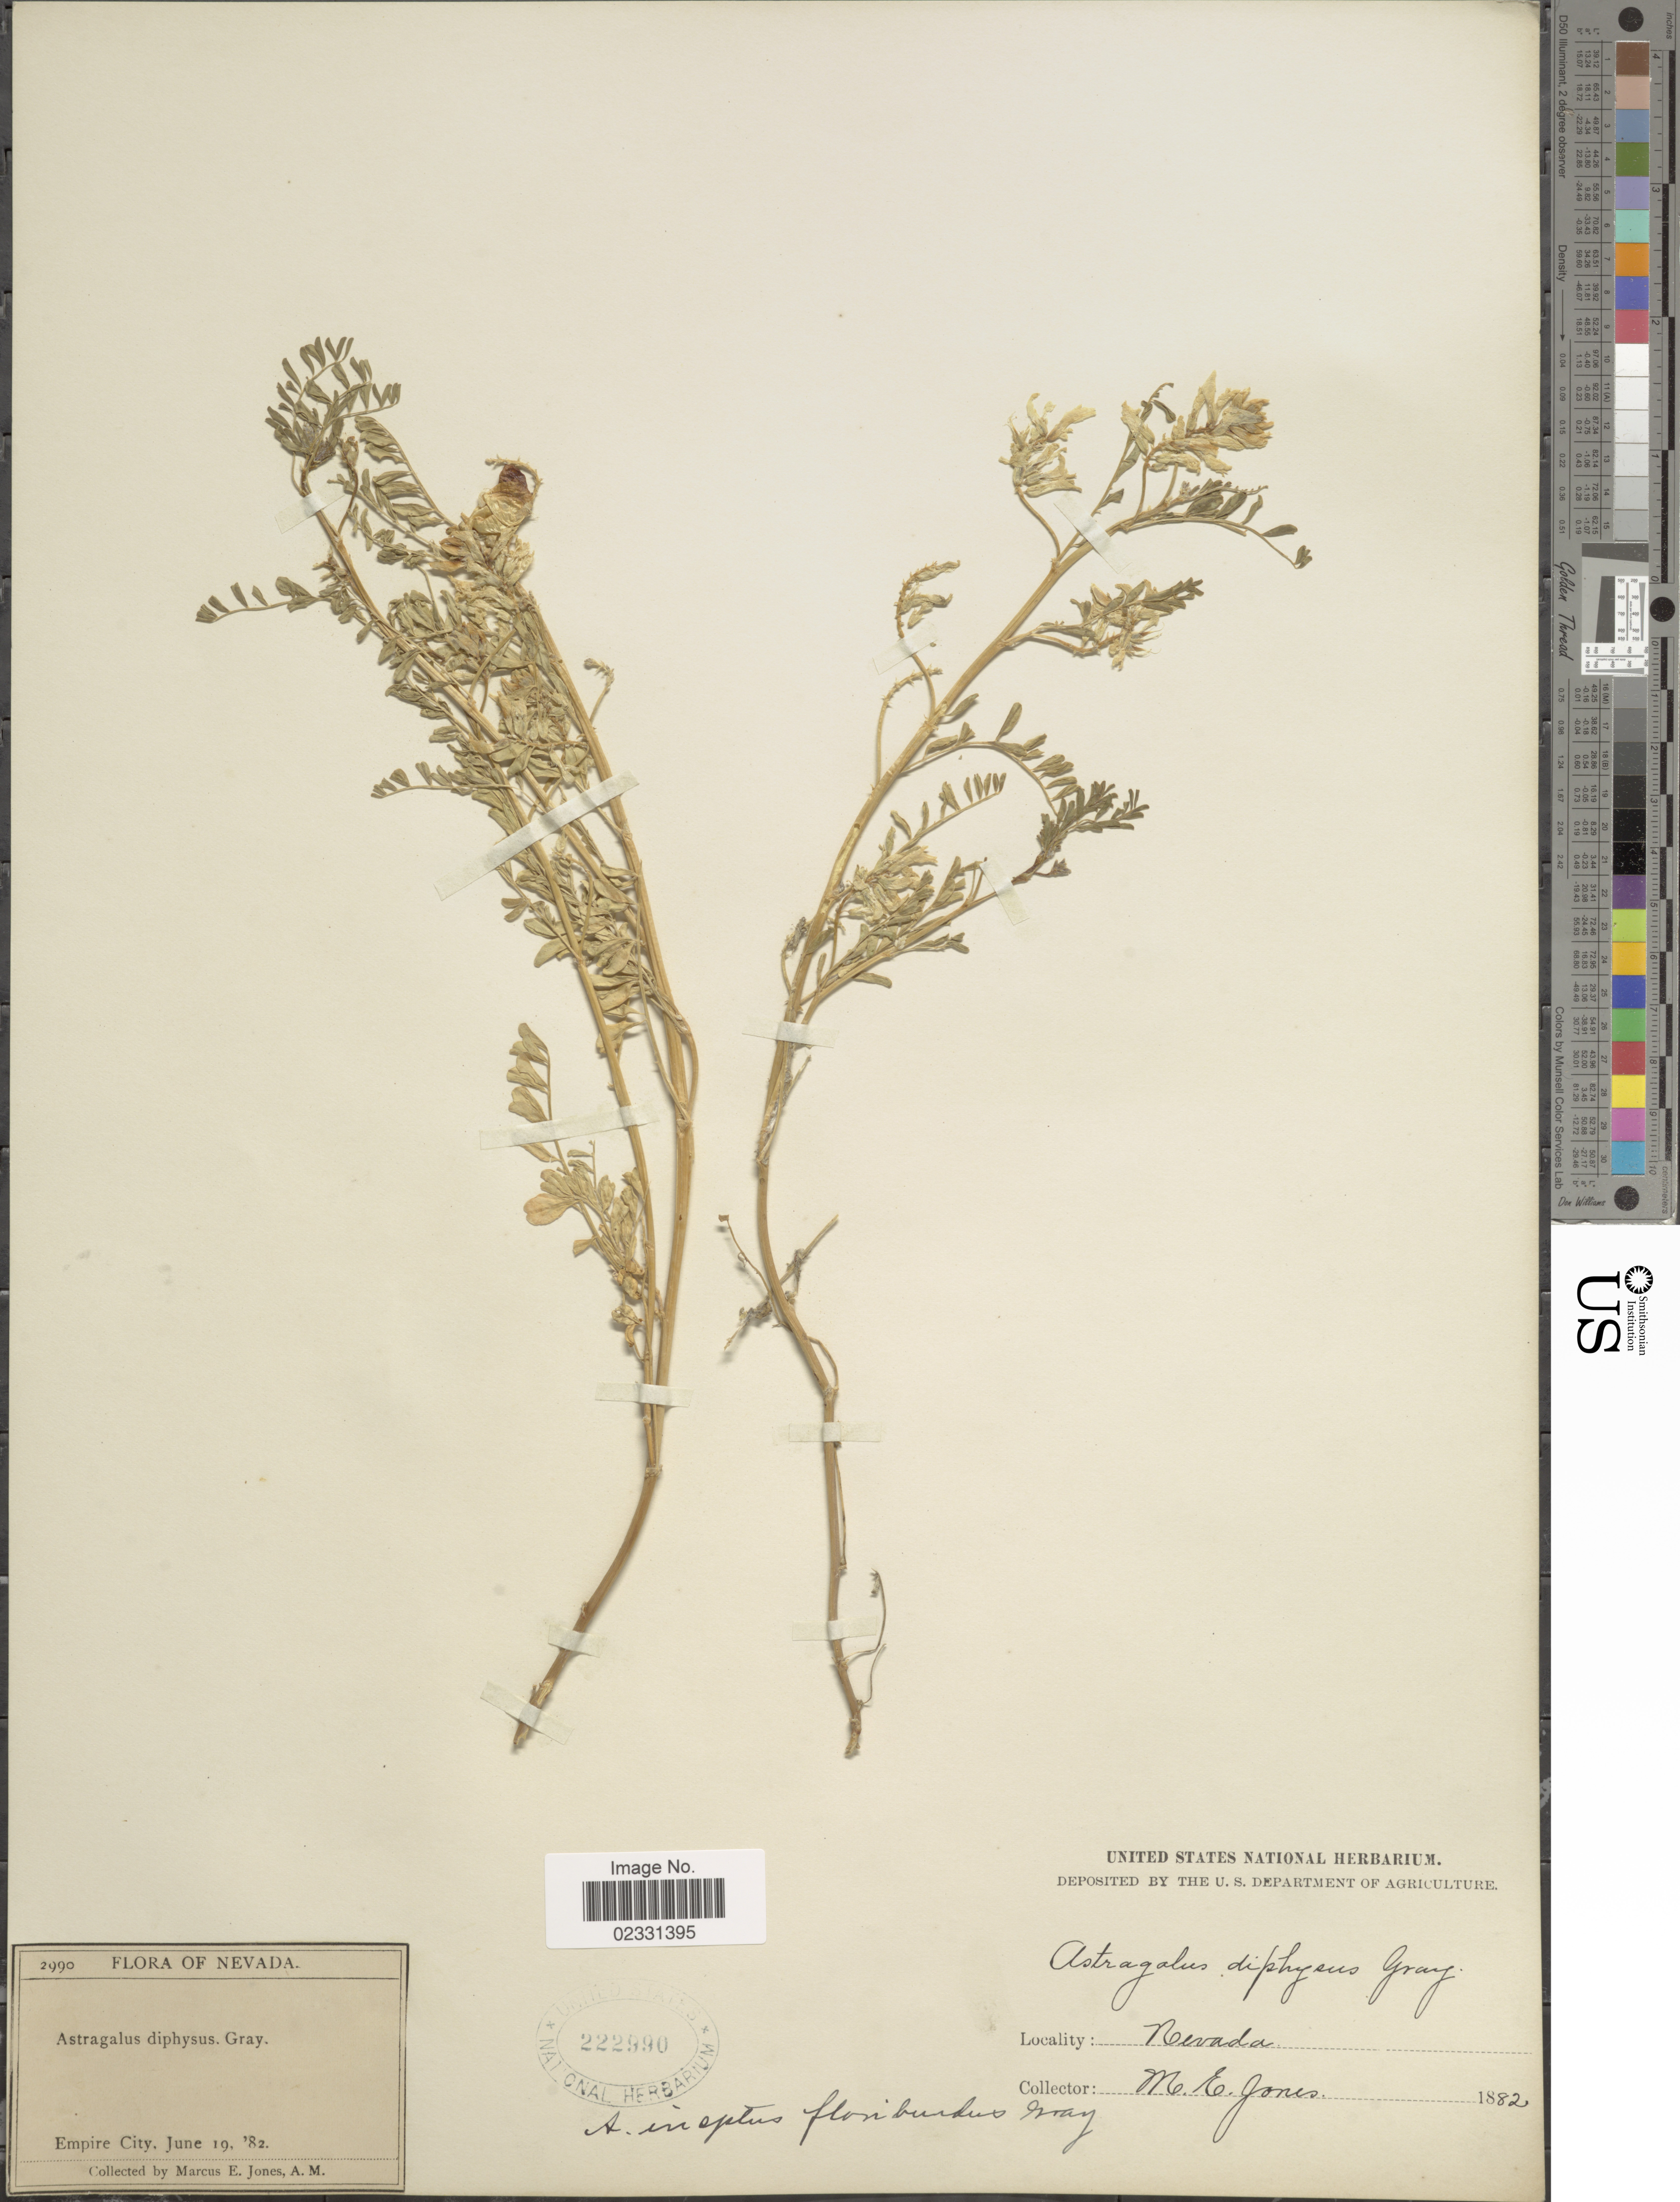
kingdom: Plantae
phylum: Tracheophyta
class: Magnoliopsida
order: Fabales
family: Fabaceae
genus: Astragalus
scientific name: Astragalus floribundus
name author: Pall.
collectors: M. E. Jones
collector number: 2990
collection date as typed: Transcribed d/m/y: 19/6/82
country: United States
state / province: Nevada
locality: Empire City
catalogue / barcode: US 222990